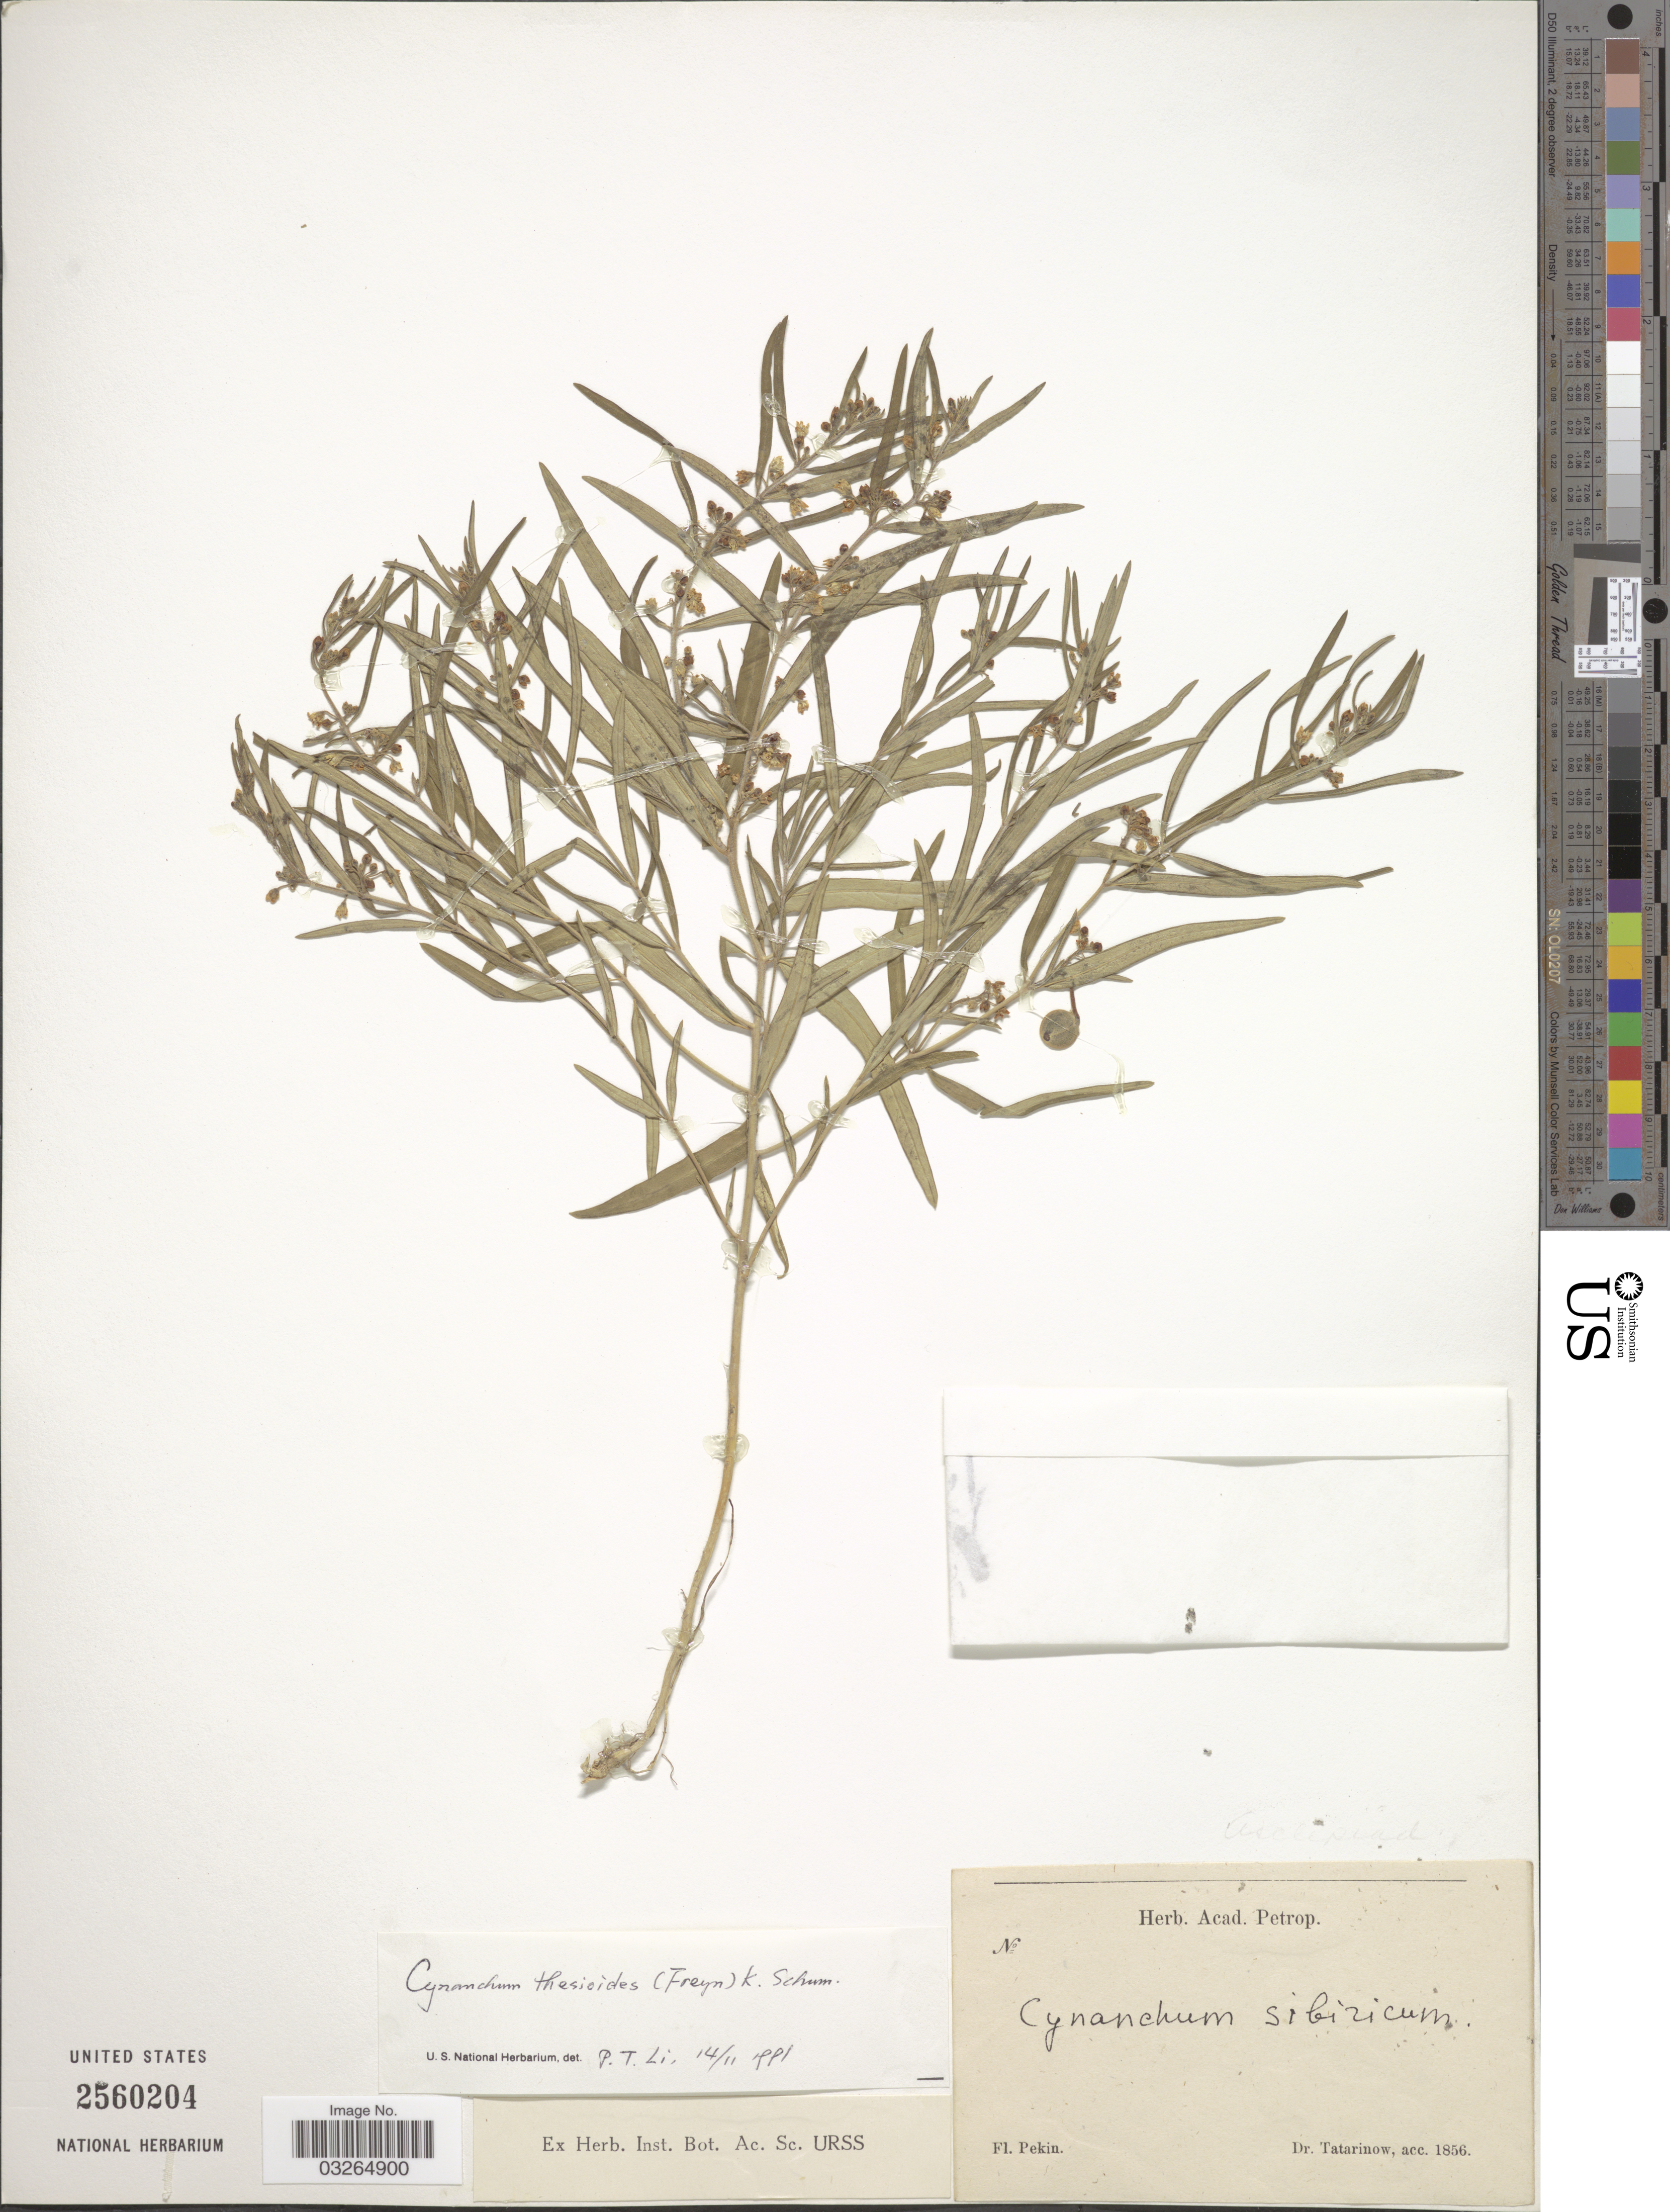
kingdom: Plantae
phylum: Tracheophyta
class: Magnoliopsida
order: Gentianales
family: Apocynaceae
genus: Cynanchum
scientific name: Cynanchum thesioides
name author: (Freyn) K. Schum.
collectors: -. Tatarinow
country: China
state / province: Beijing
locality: Fl. Pekin.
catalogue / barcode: US 2560204